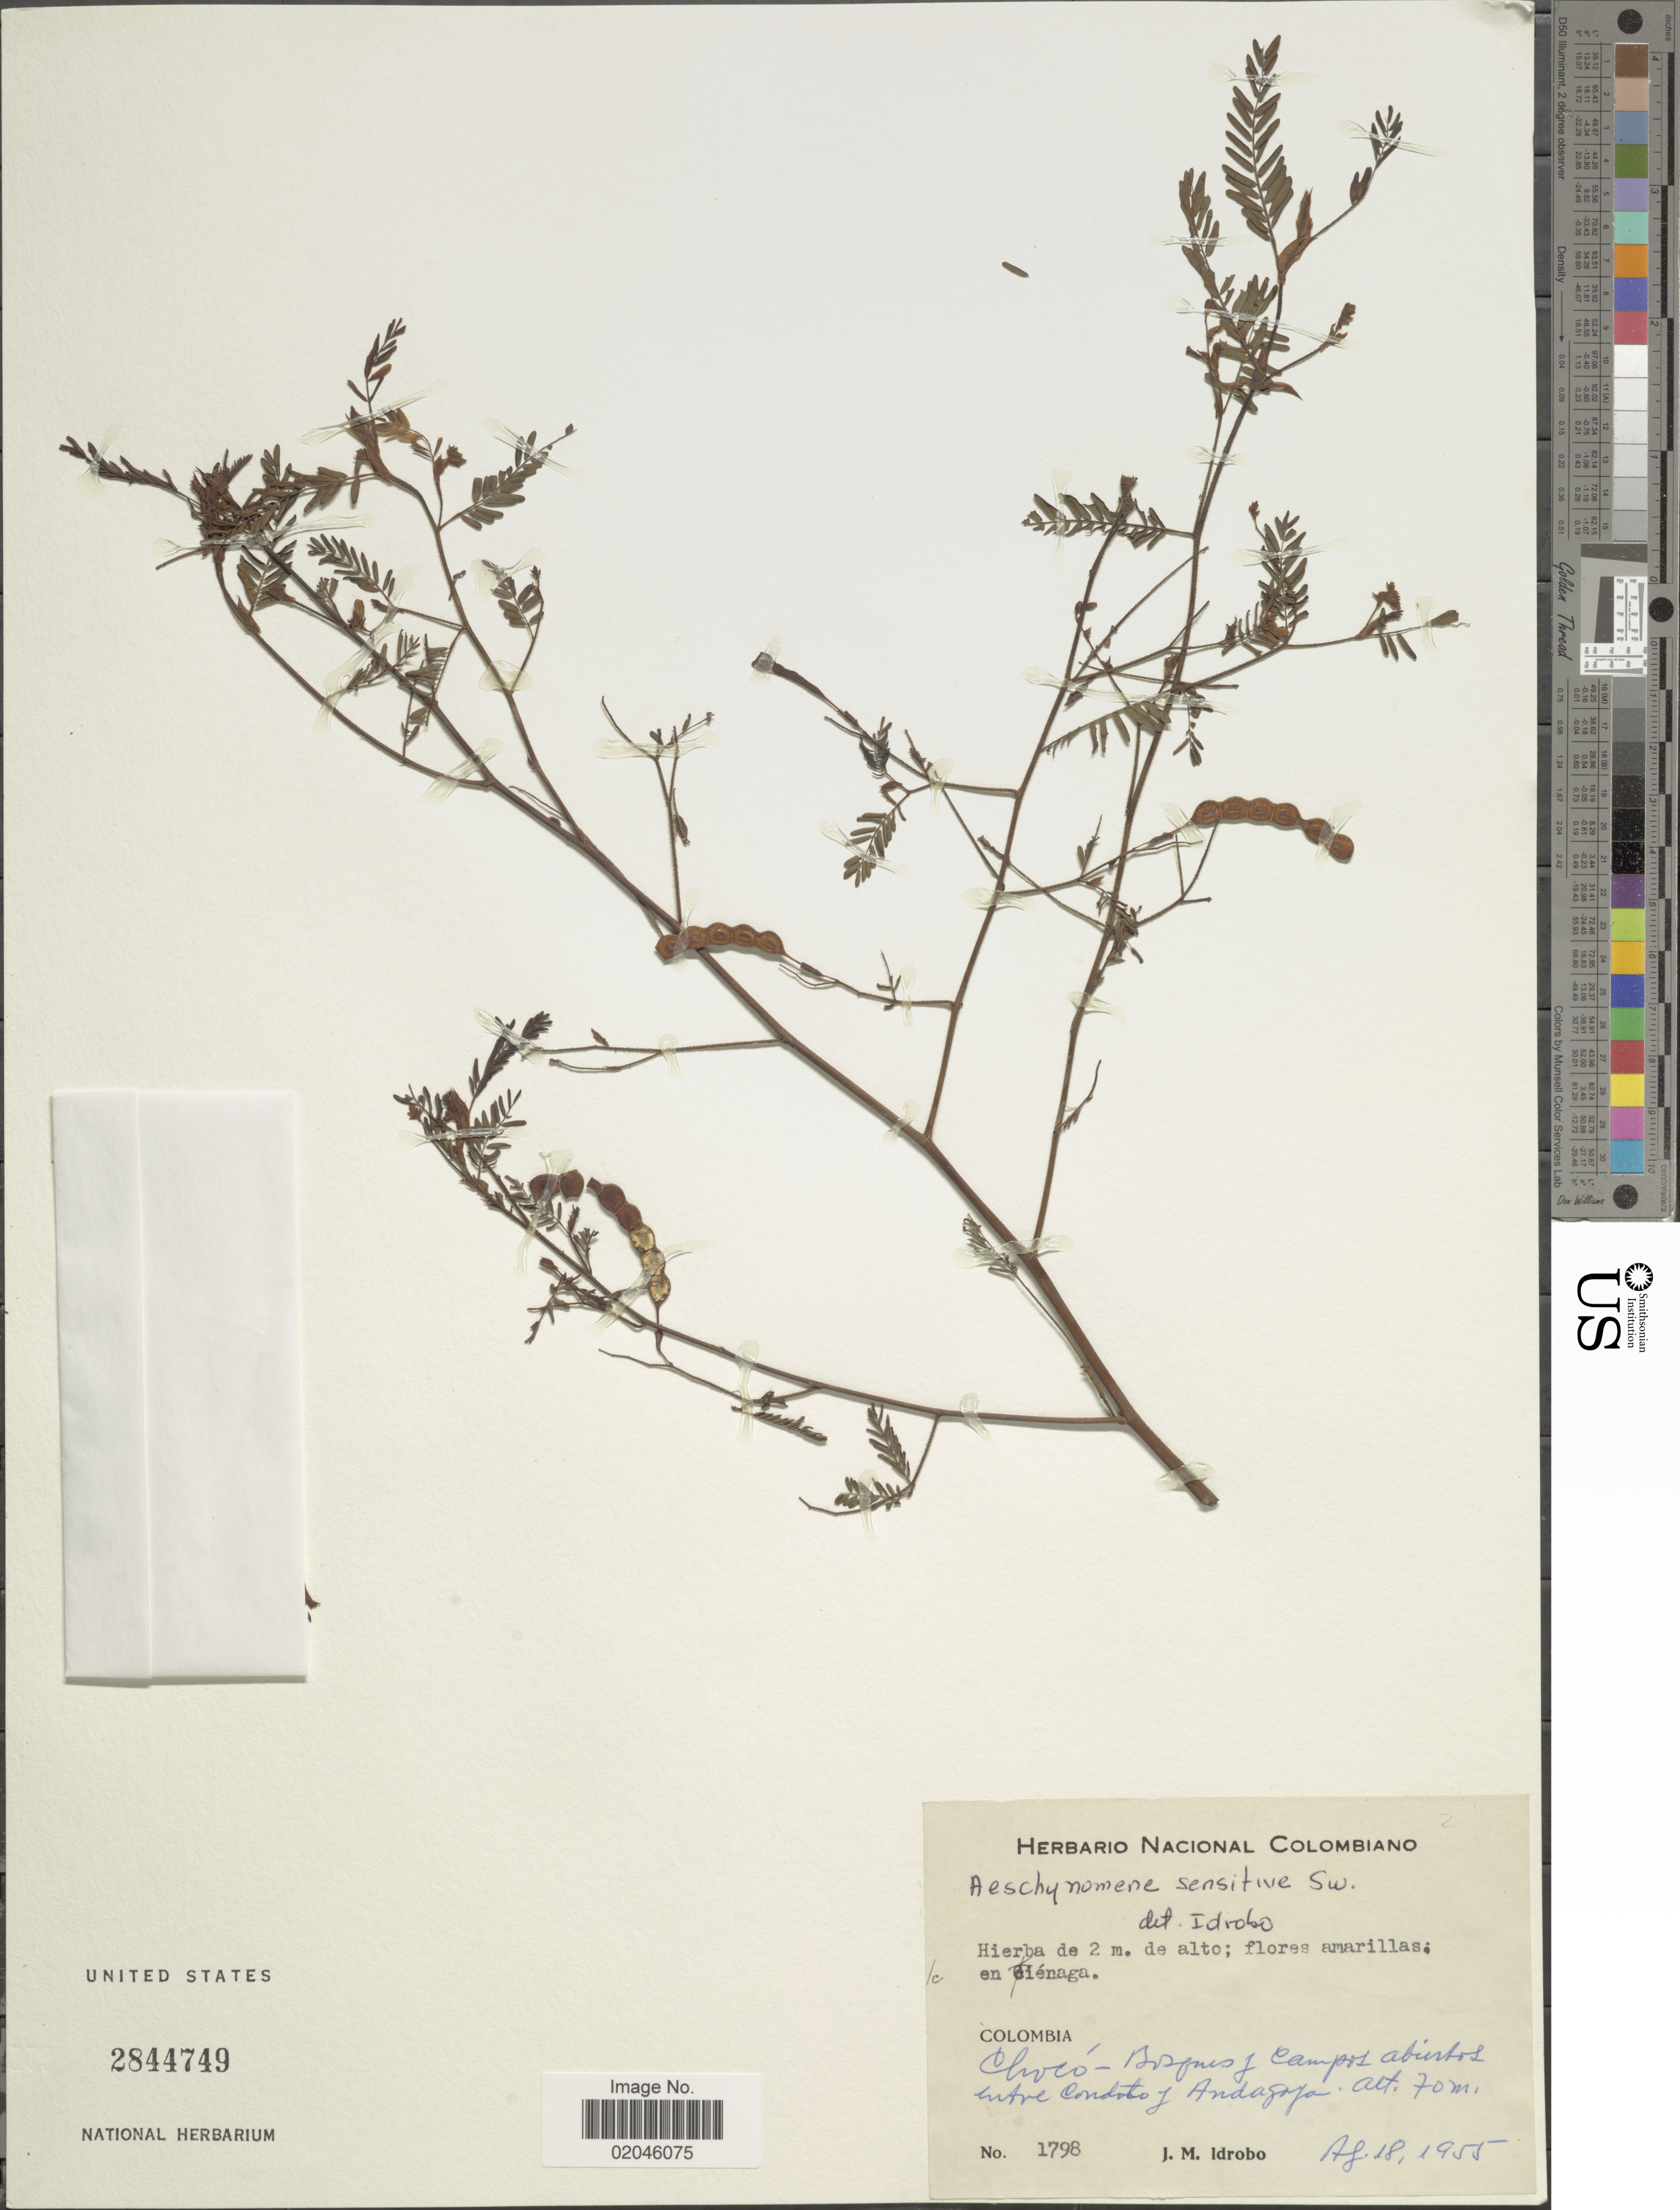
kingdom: Plantae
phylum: Tracheophyta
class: Magnoliopsida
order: Fabales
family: Fabaceae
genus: Aeschynomene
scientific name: Aeschynomene sensitiva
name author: Sw.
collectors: J. M. Idrobo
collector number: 1798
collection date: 1955-08-18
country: Colombia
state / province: Chocó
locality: Bosques y campos abuertos entre Condoto y Andagaja [interpreted]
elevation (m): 70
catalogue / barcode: US 2844749